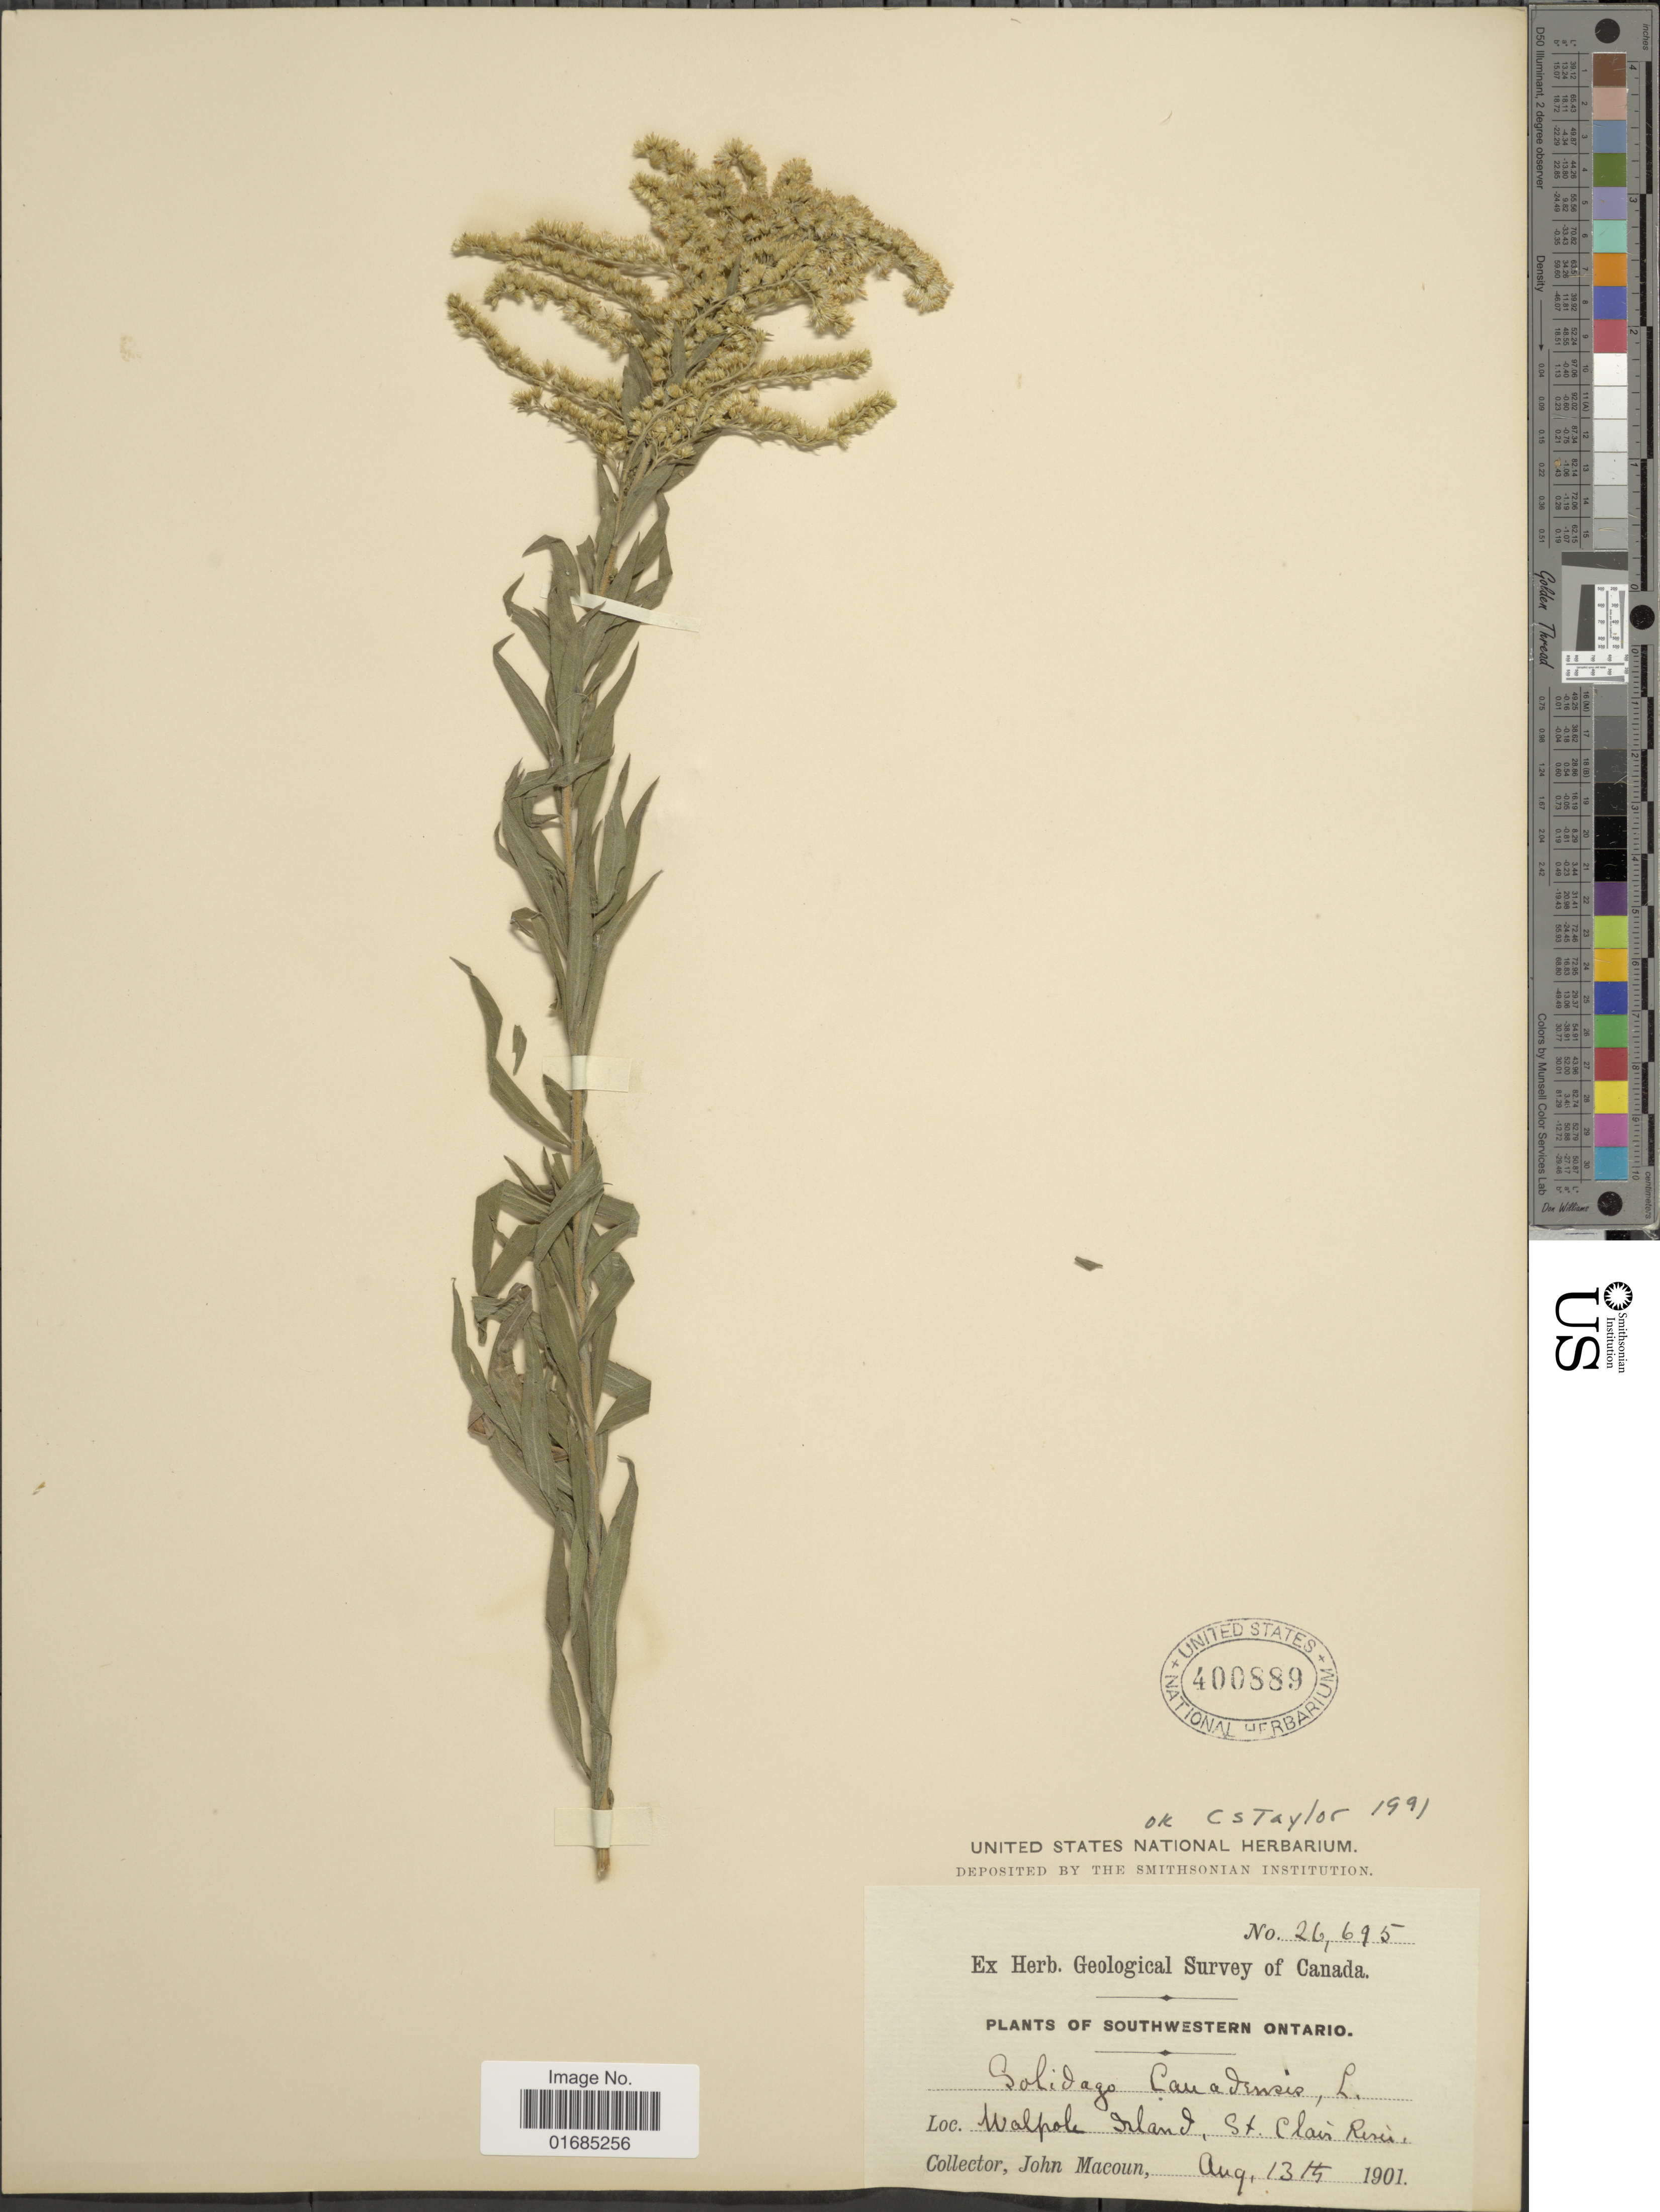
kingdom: Plantae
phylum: Tracheophyta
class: Magnoliopsida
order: Asterales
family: Asteraceae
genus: Solidago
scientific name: Solidago canadensis var. canadensis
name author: L.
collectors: J. Macoun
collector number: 26695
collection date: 1901-08-13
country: Canada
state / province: Ontario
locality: Southwestern Ontario, Walpole Island, St. Clair Reser.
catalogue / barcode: US 400889